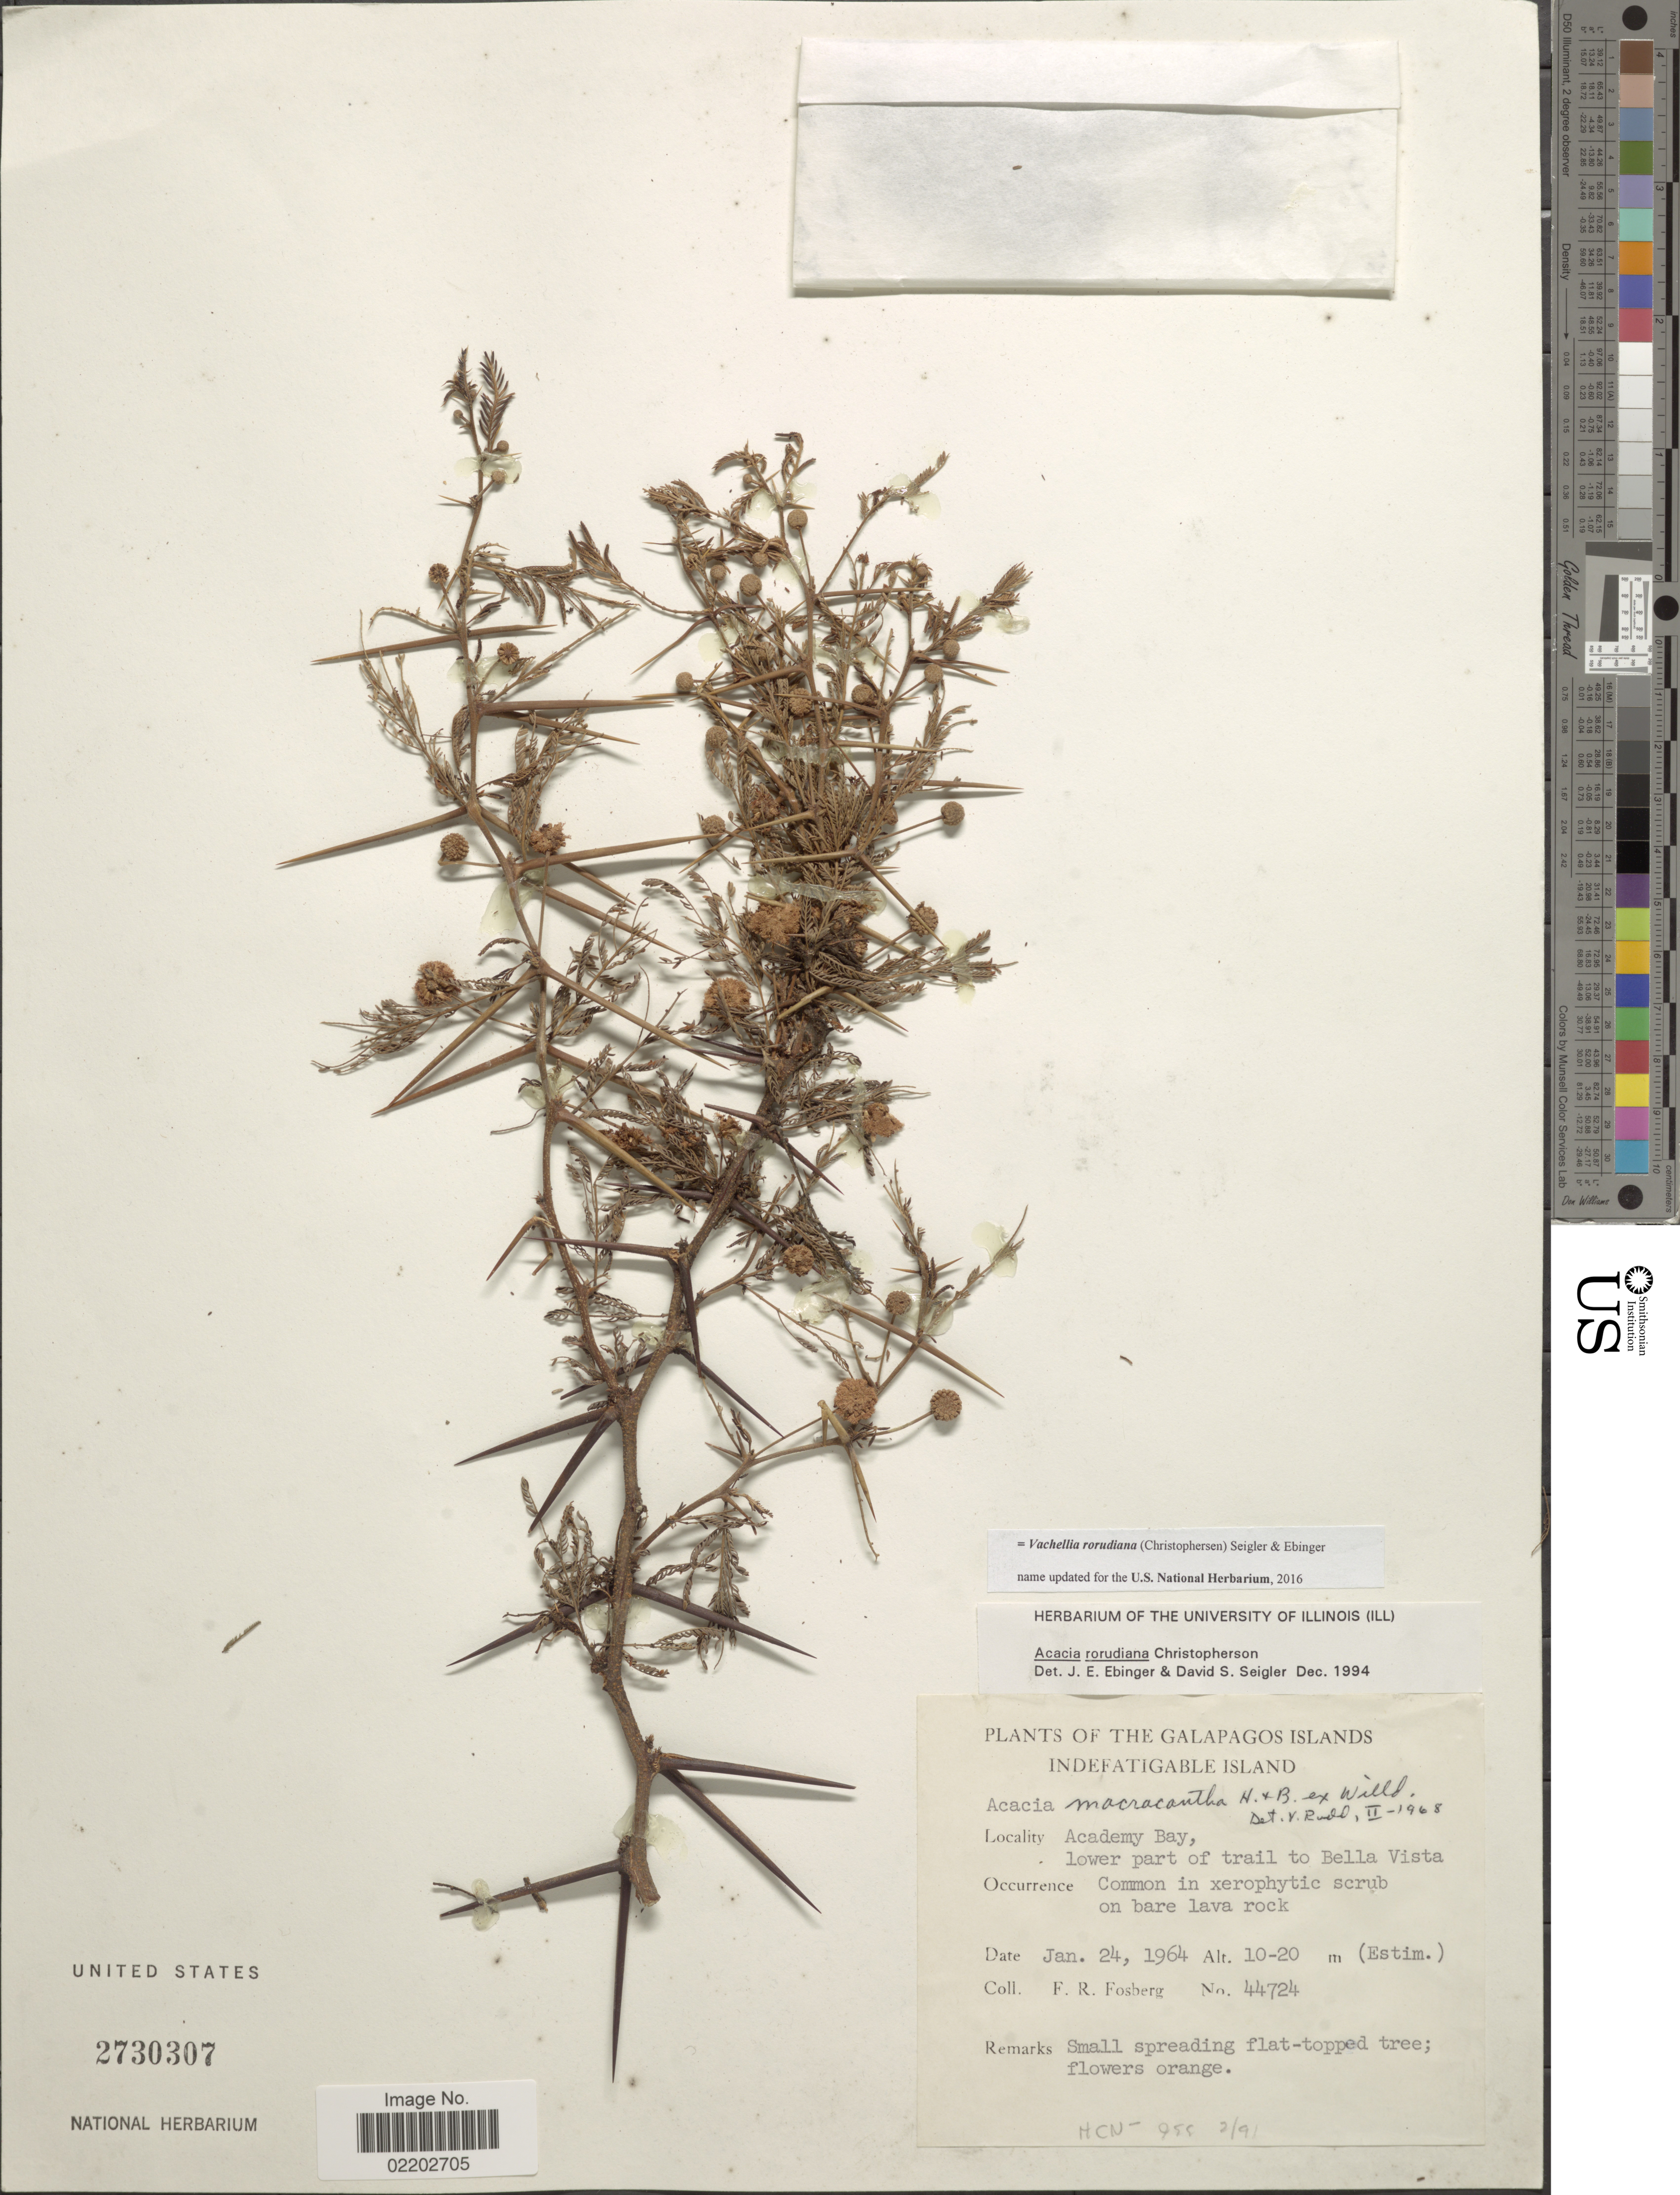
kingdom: Plantae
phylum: Tracheophyta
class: Magnoliopsida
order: Fabales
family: Fabaceae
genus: Vachellia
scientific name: Vachellia rorudiana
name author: (Christoph.) Seigler & Ebinger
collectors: F. R. Fosberg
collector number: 44724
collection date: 1964-01-24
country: Ecuador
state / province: Colón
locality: Galapagos Islands, Indefatigable Island, Academy Bay, lower part of trail to Bella Vista, on bare lava rock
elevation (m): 10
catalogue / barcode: US 2730307